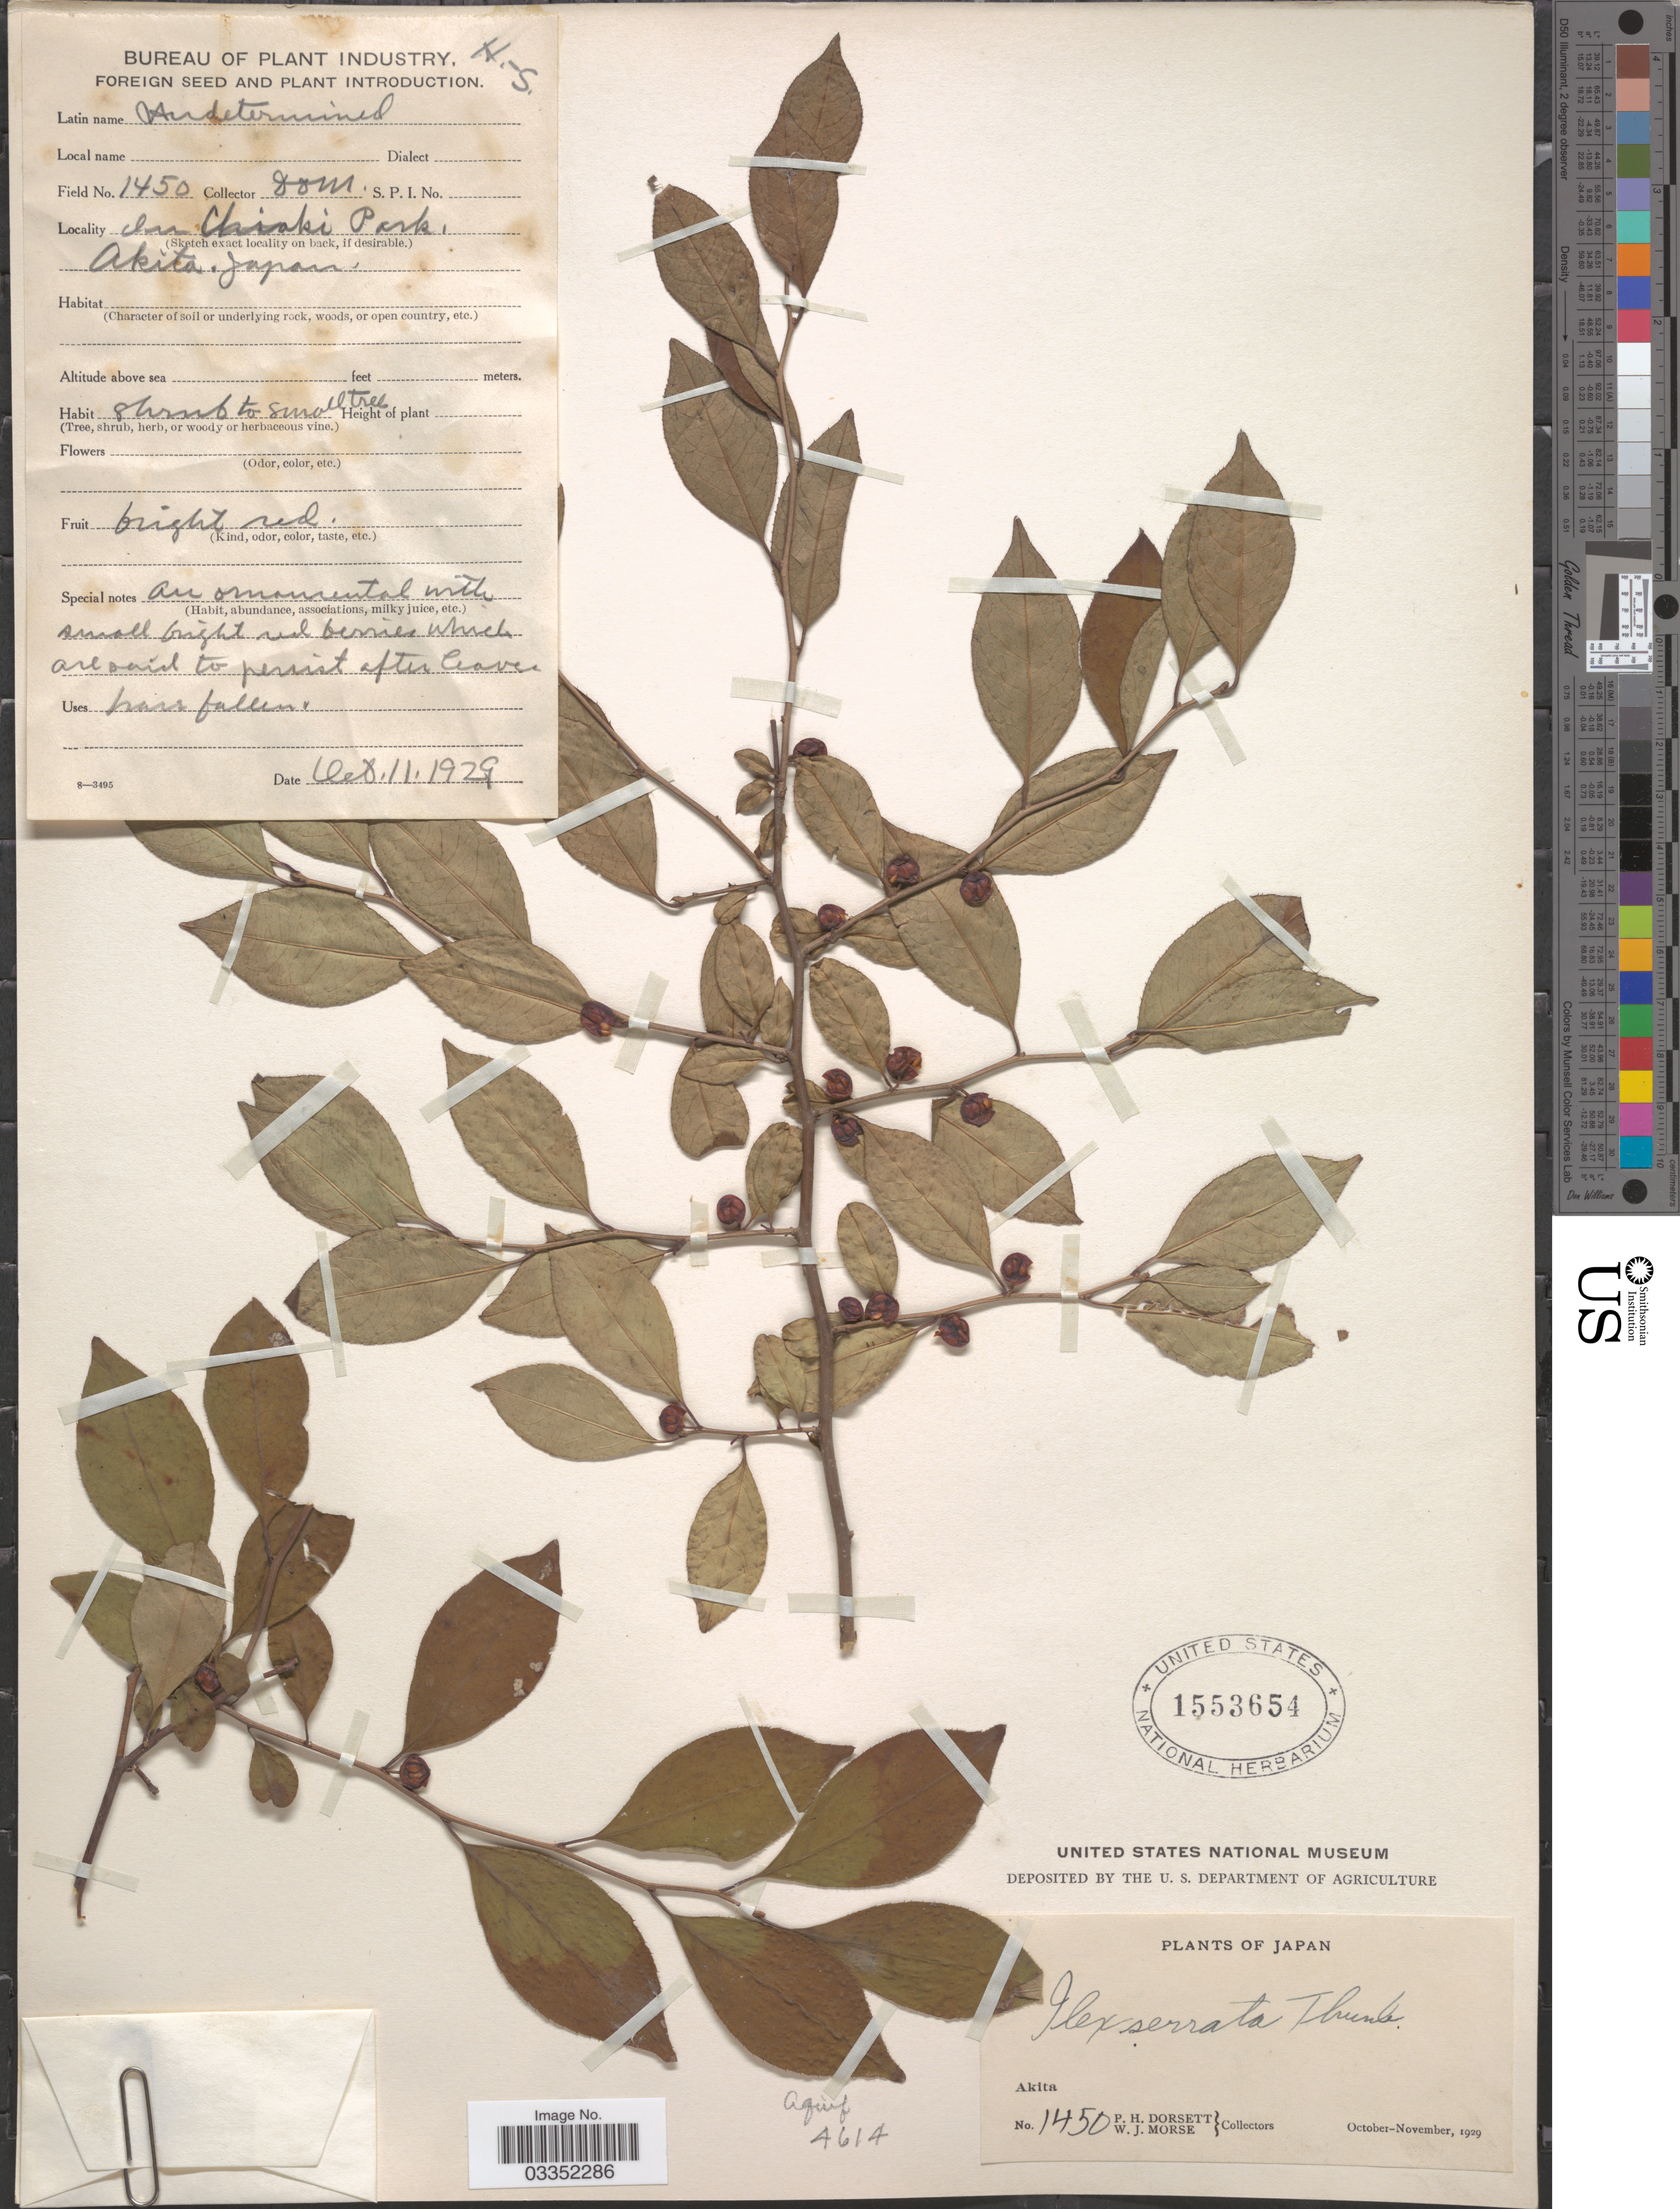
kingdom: Plantae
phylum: Tracheophyta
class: Magnoliopsida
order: Aquifoliales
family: Aquifoliaceae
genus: Ilex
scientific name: Ilex serrata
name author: Thunb.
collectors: P. H. Dorsett & W. J. Morse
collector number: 1450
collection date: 1929-10-11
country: Japan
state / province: Akita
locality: In Chiaki Park.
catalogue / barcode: US 1553654